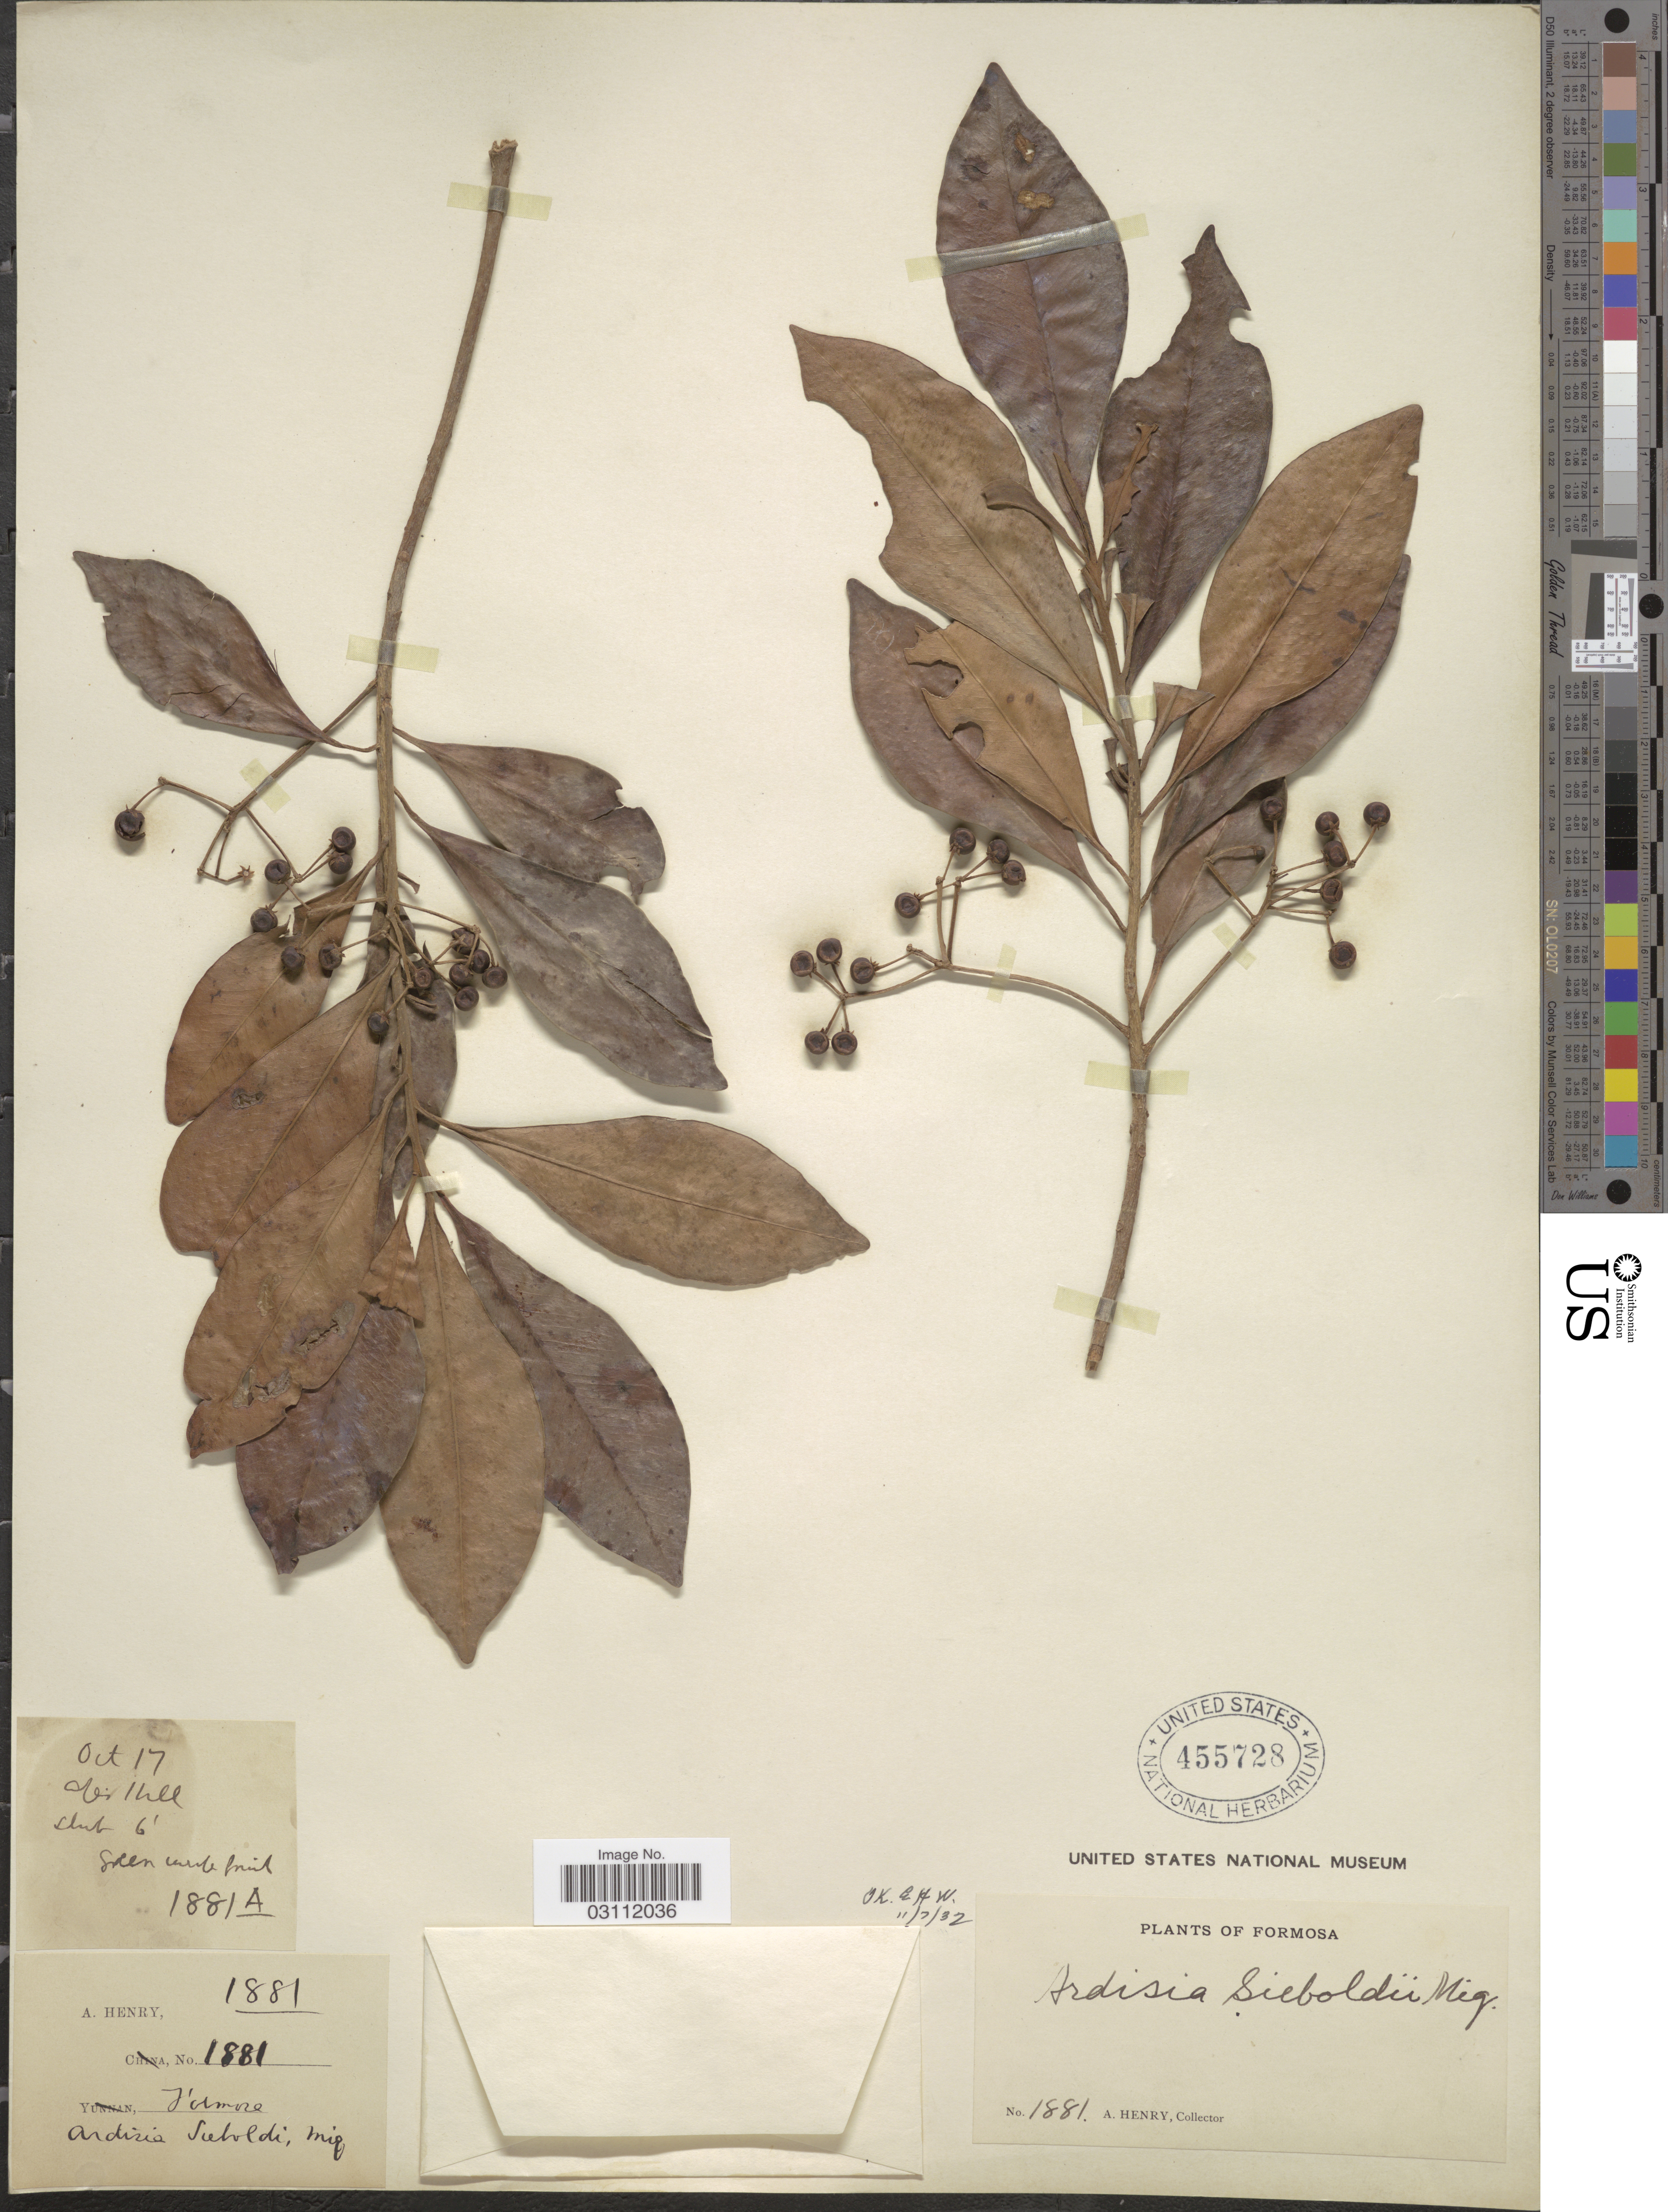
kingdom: Plantae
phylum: Tracheophyta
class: Magnoliopsida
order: Ericales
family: Primulaceae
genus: Ardisia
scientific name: Ardisia sieboldii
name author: Miq.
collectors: A. Henry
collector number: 1881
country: Taiwan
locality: Formosa.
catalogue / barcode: US 455728